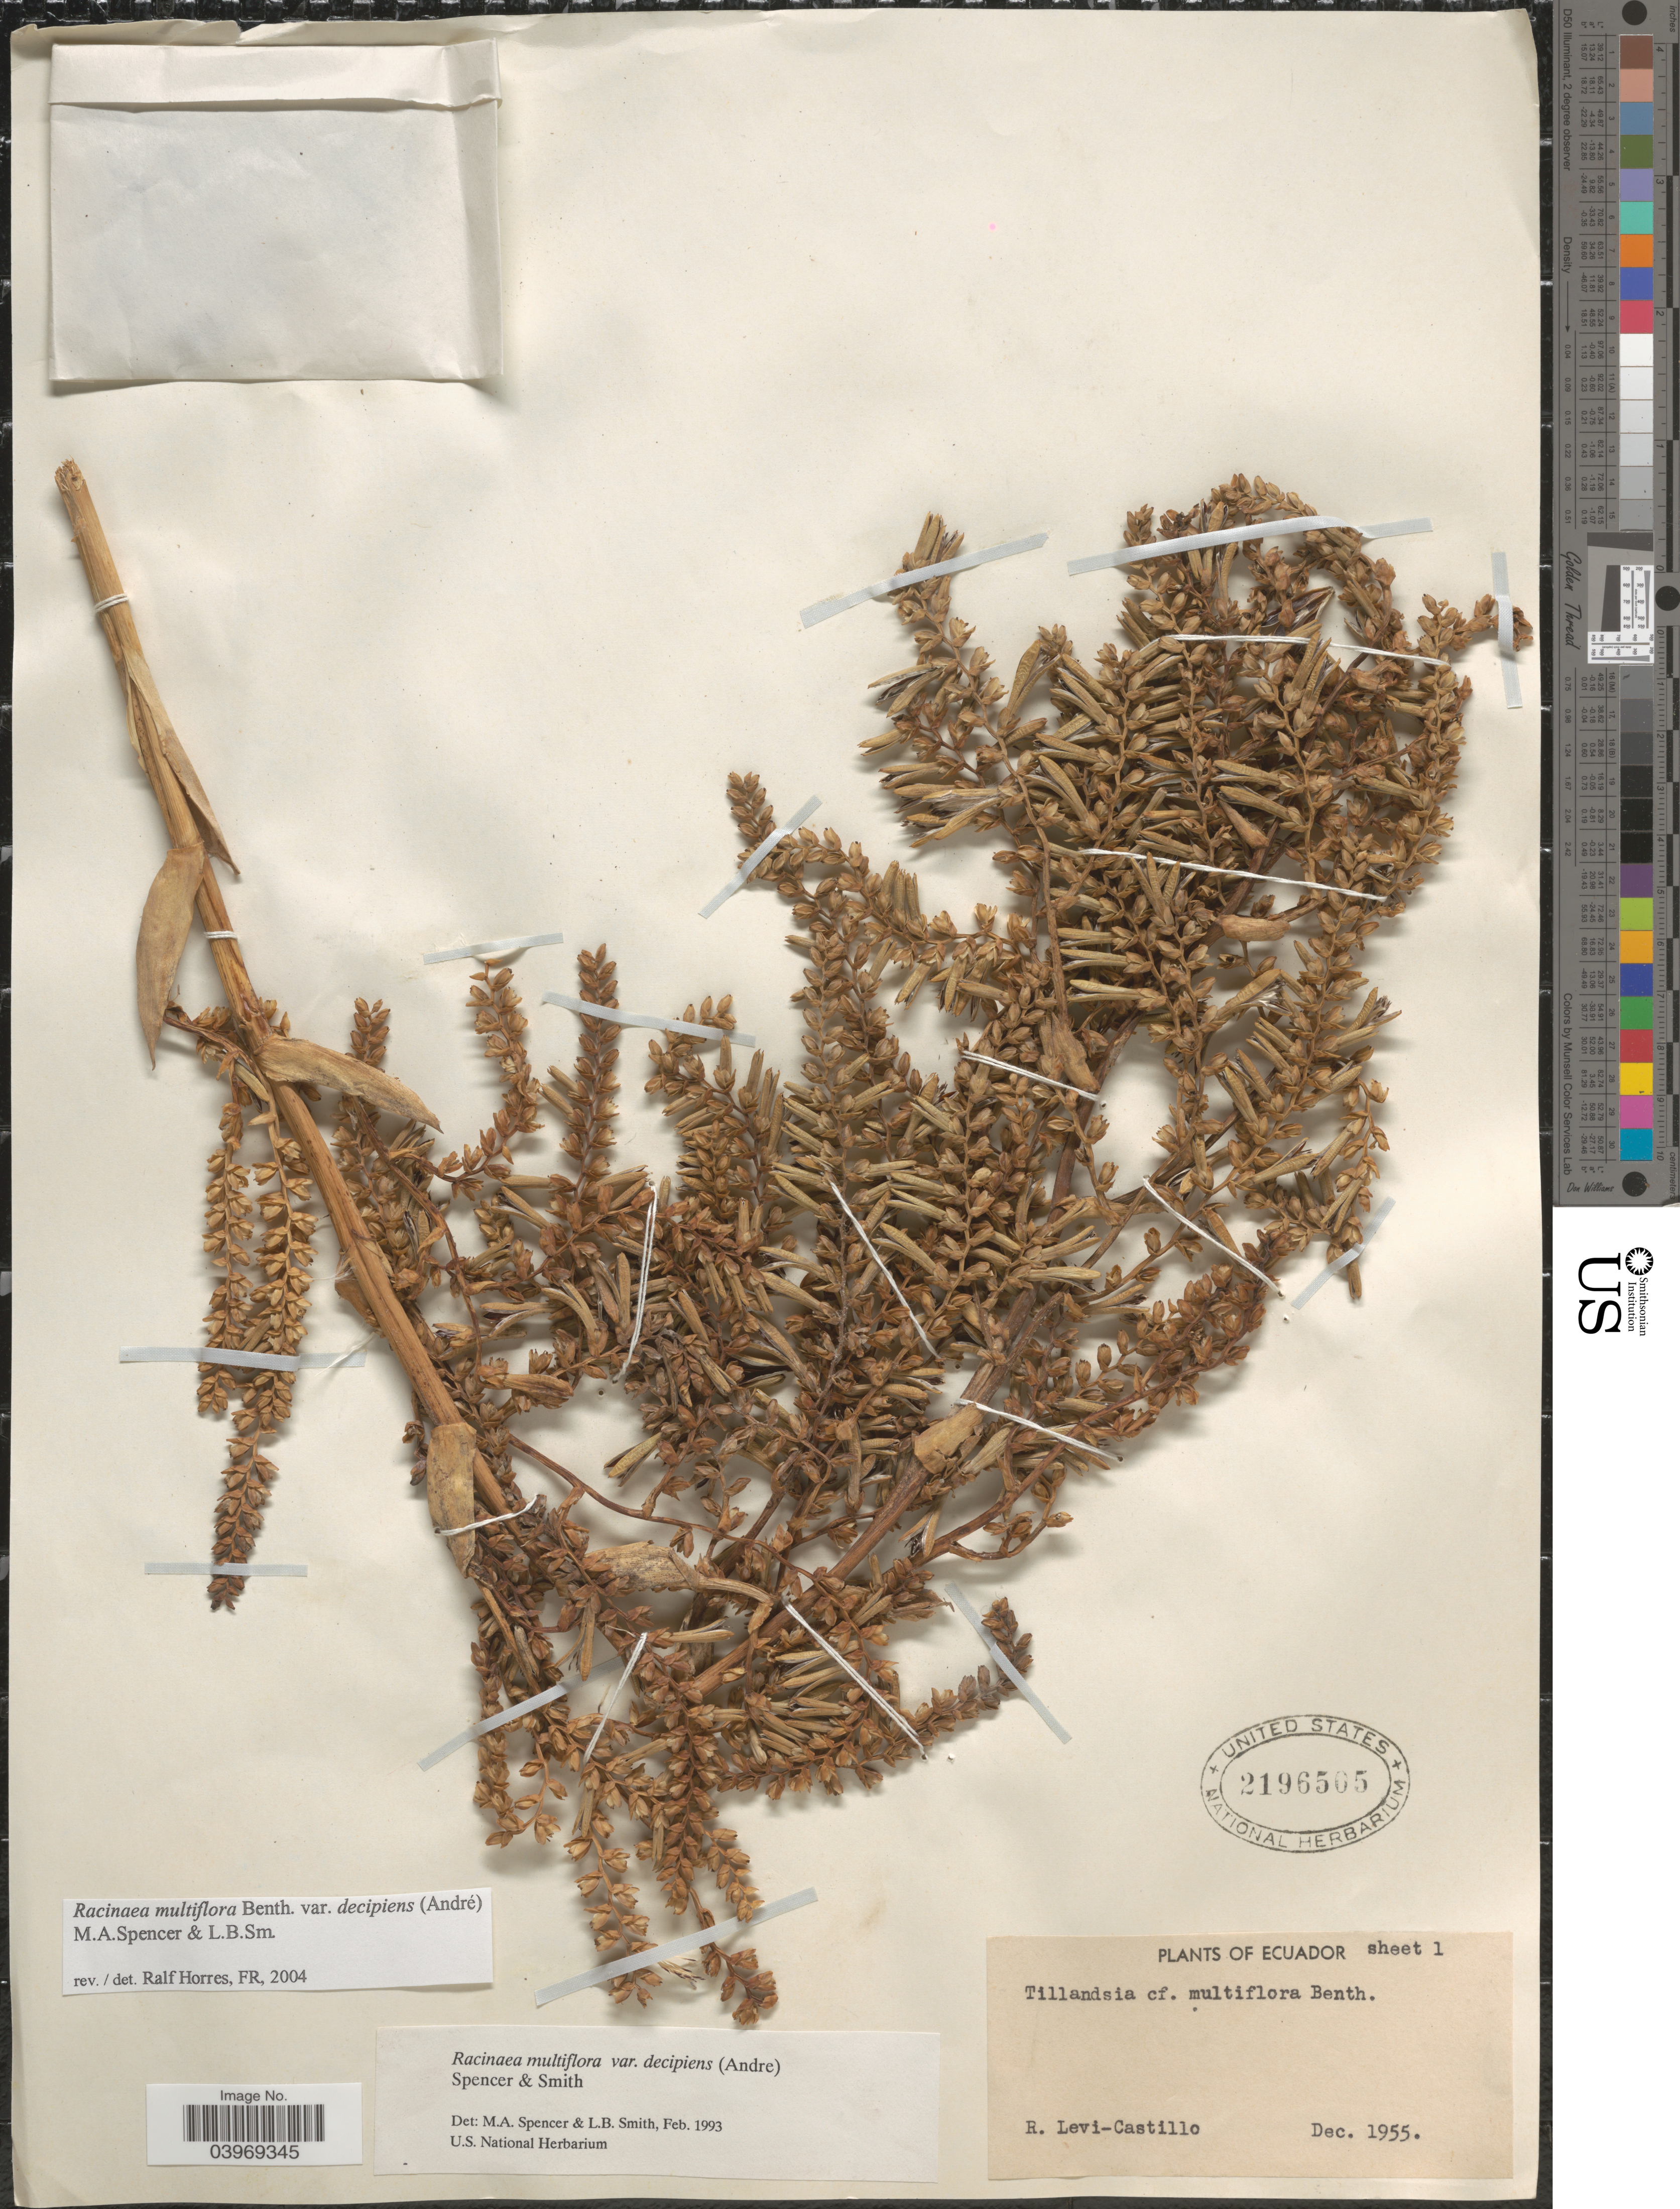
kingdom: Plantae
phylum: Tracheophyta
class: Liliopsida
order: Poales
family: Bromeliaceae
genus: Racinaea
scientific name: Racinaea multiflora var. decipiens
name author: (André) M.A. Spencer & L.B. Sm.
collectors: R. Levi-Castillo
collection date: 1955-12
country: Ecuador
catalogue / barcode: US 2196505